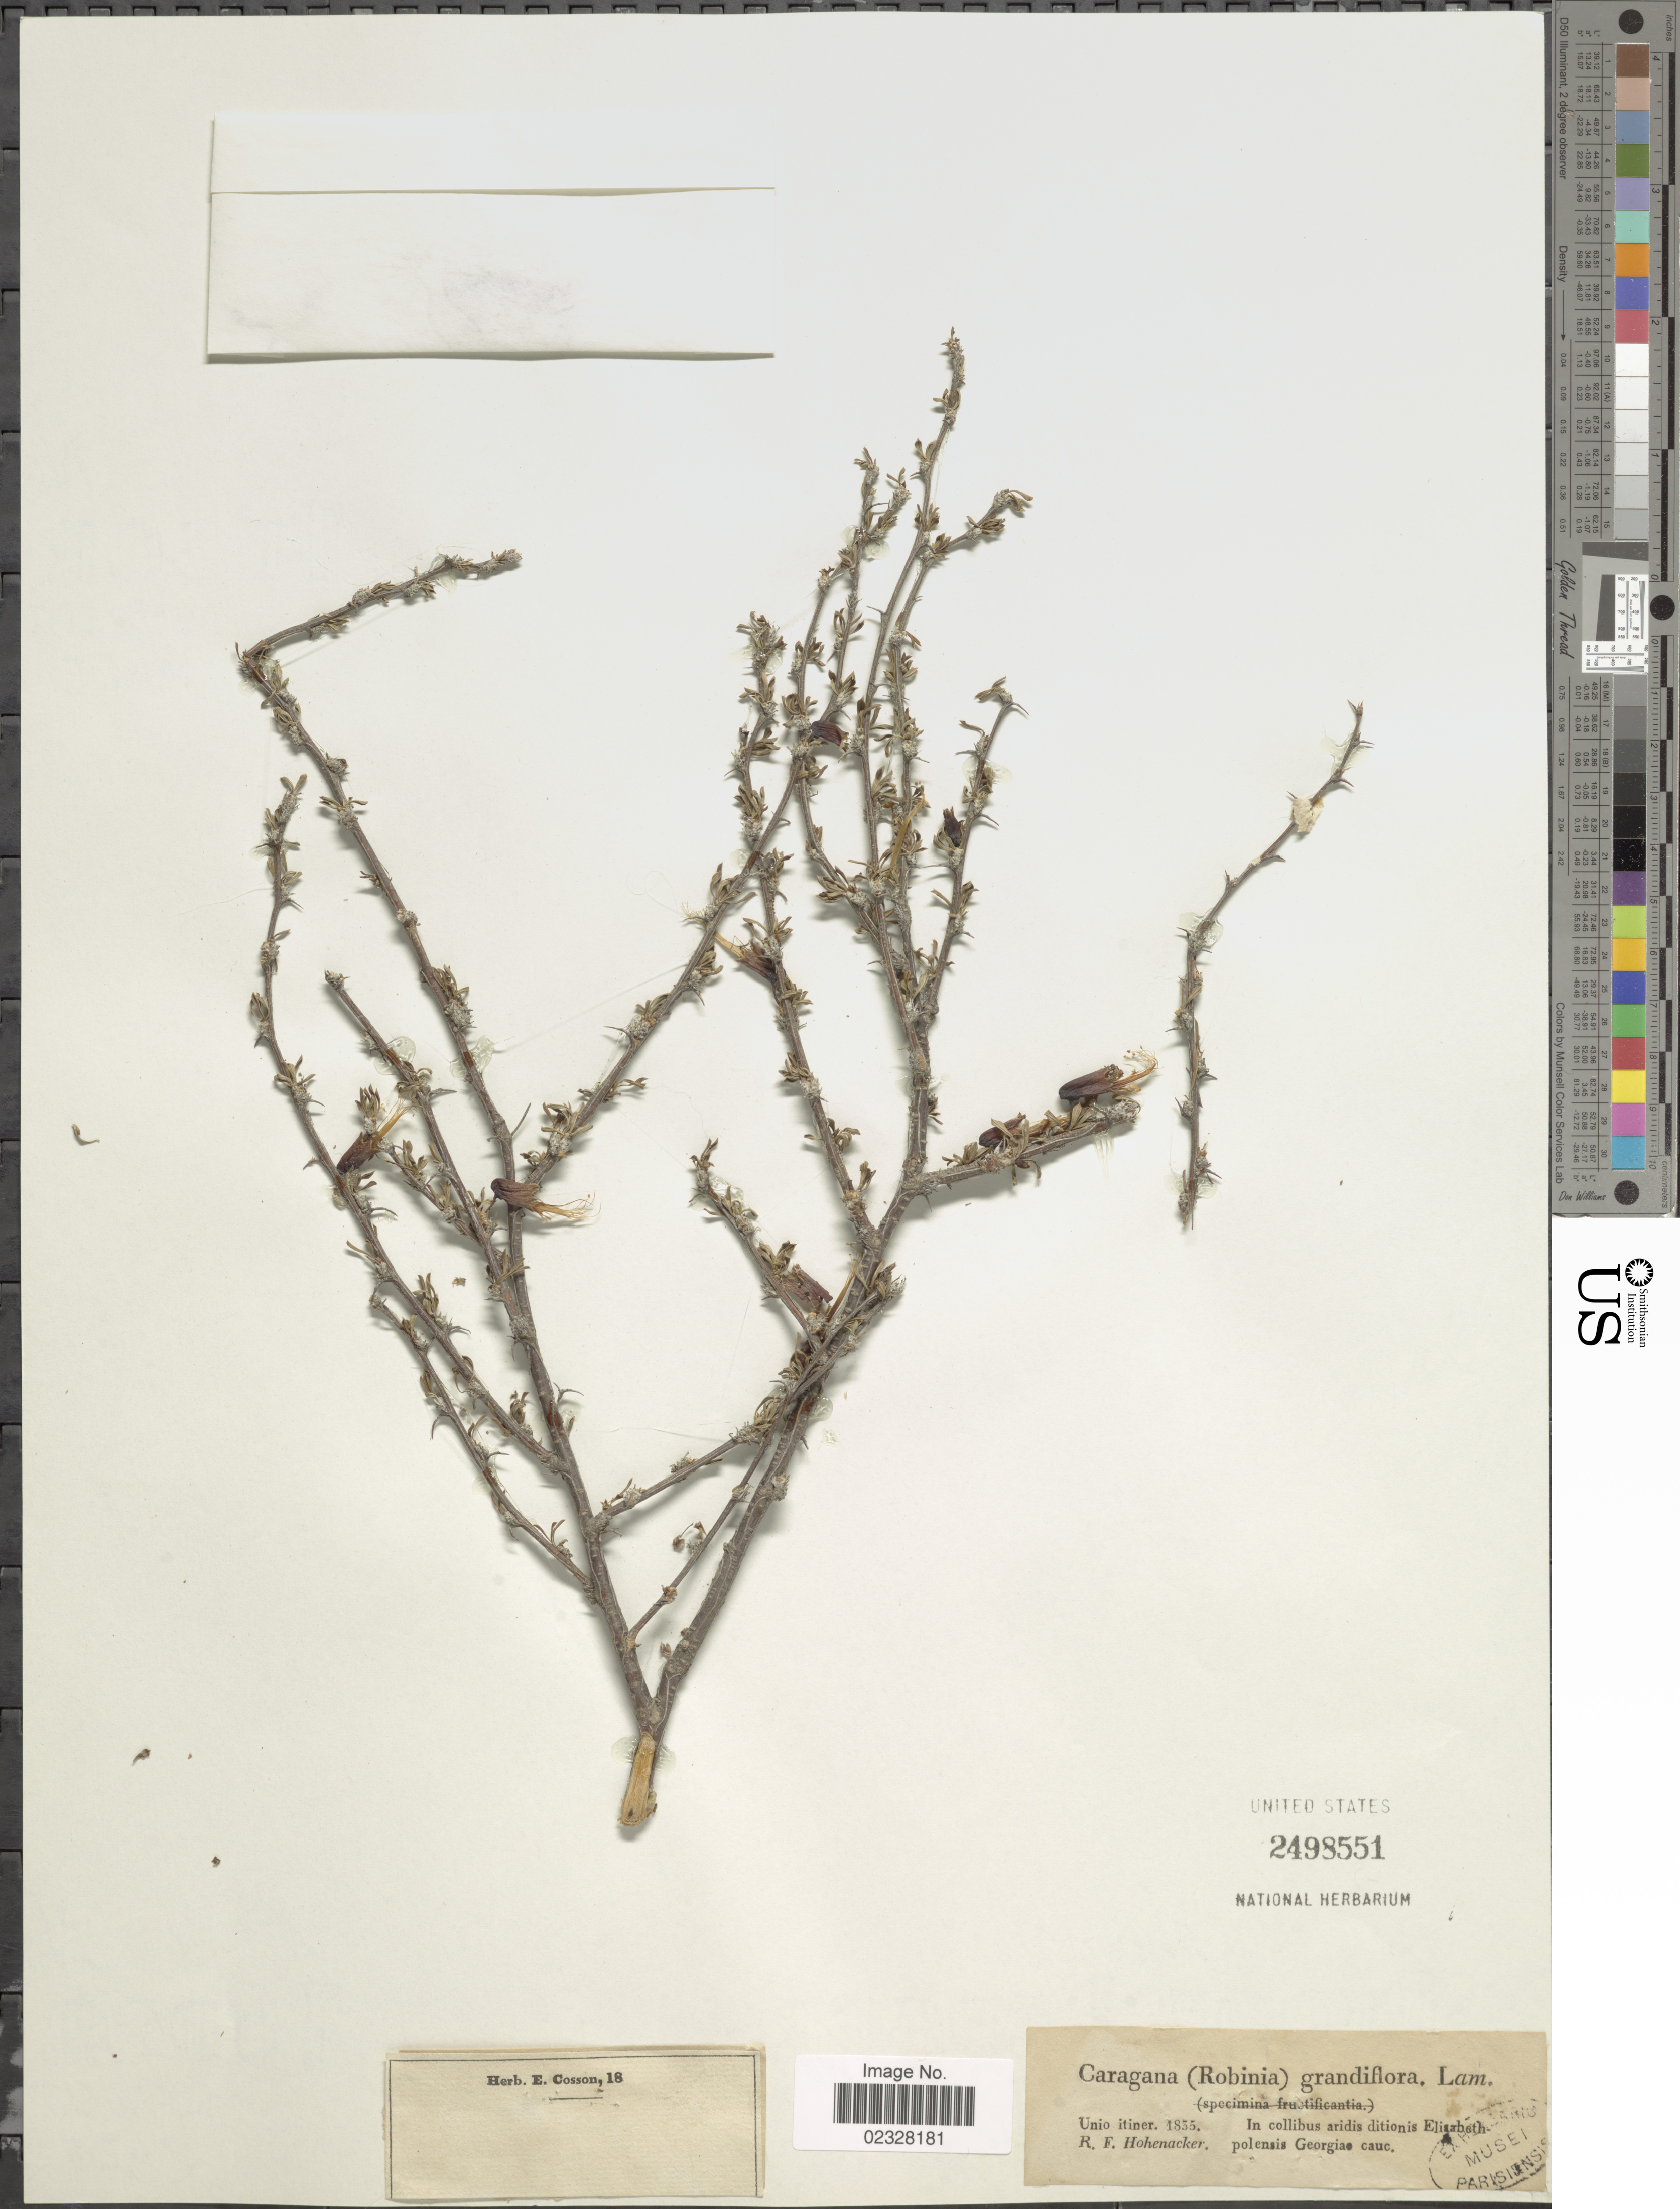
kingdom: Plantae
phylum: Tracheophyta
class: Magnoliopsida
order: Fabales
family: Fabaceae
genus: Caragana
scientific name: Caragana grandiflora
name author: DC.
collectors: R. F. Hohenacker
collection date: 1835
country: Armenia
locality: Unio itiner, Arides ditiones Elisabeth polensis Gweorgiae cauc.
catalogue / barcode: US 2498551